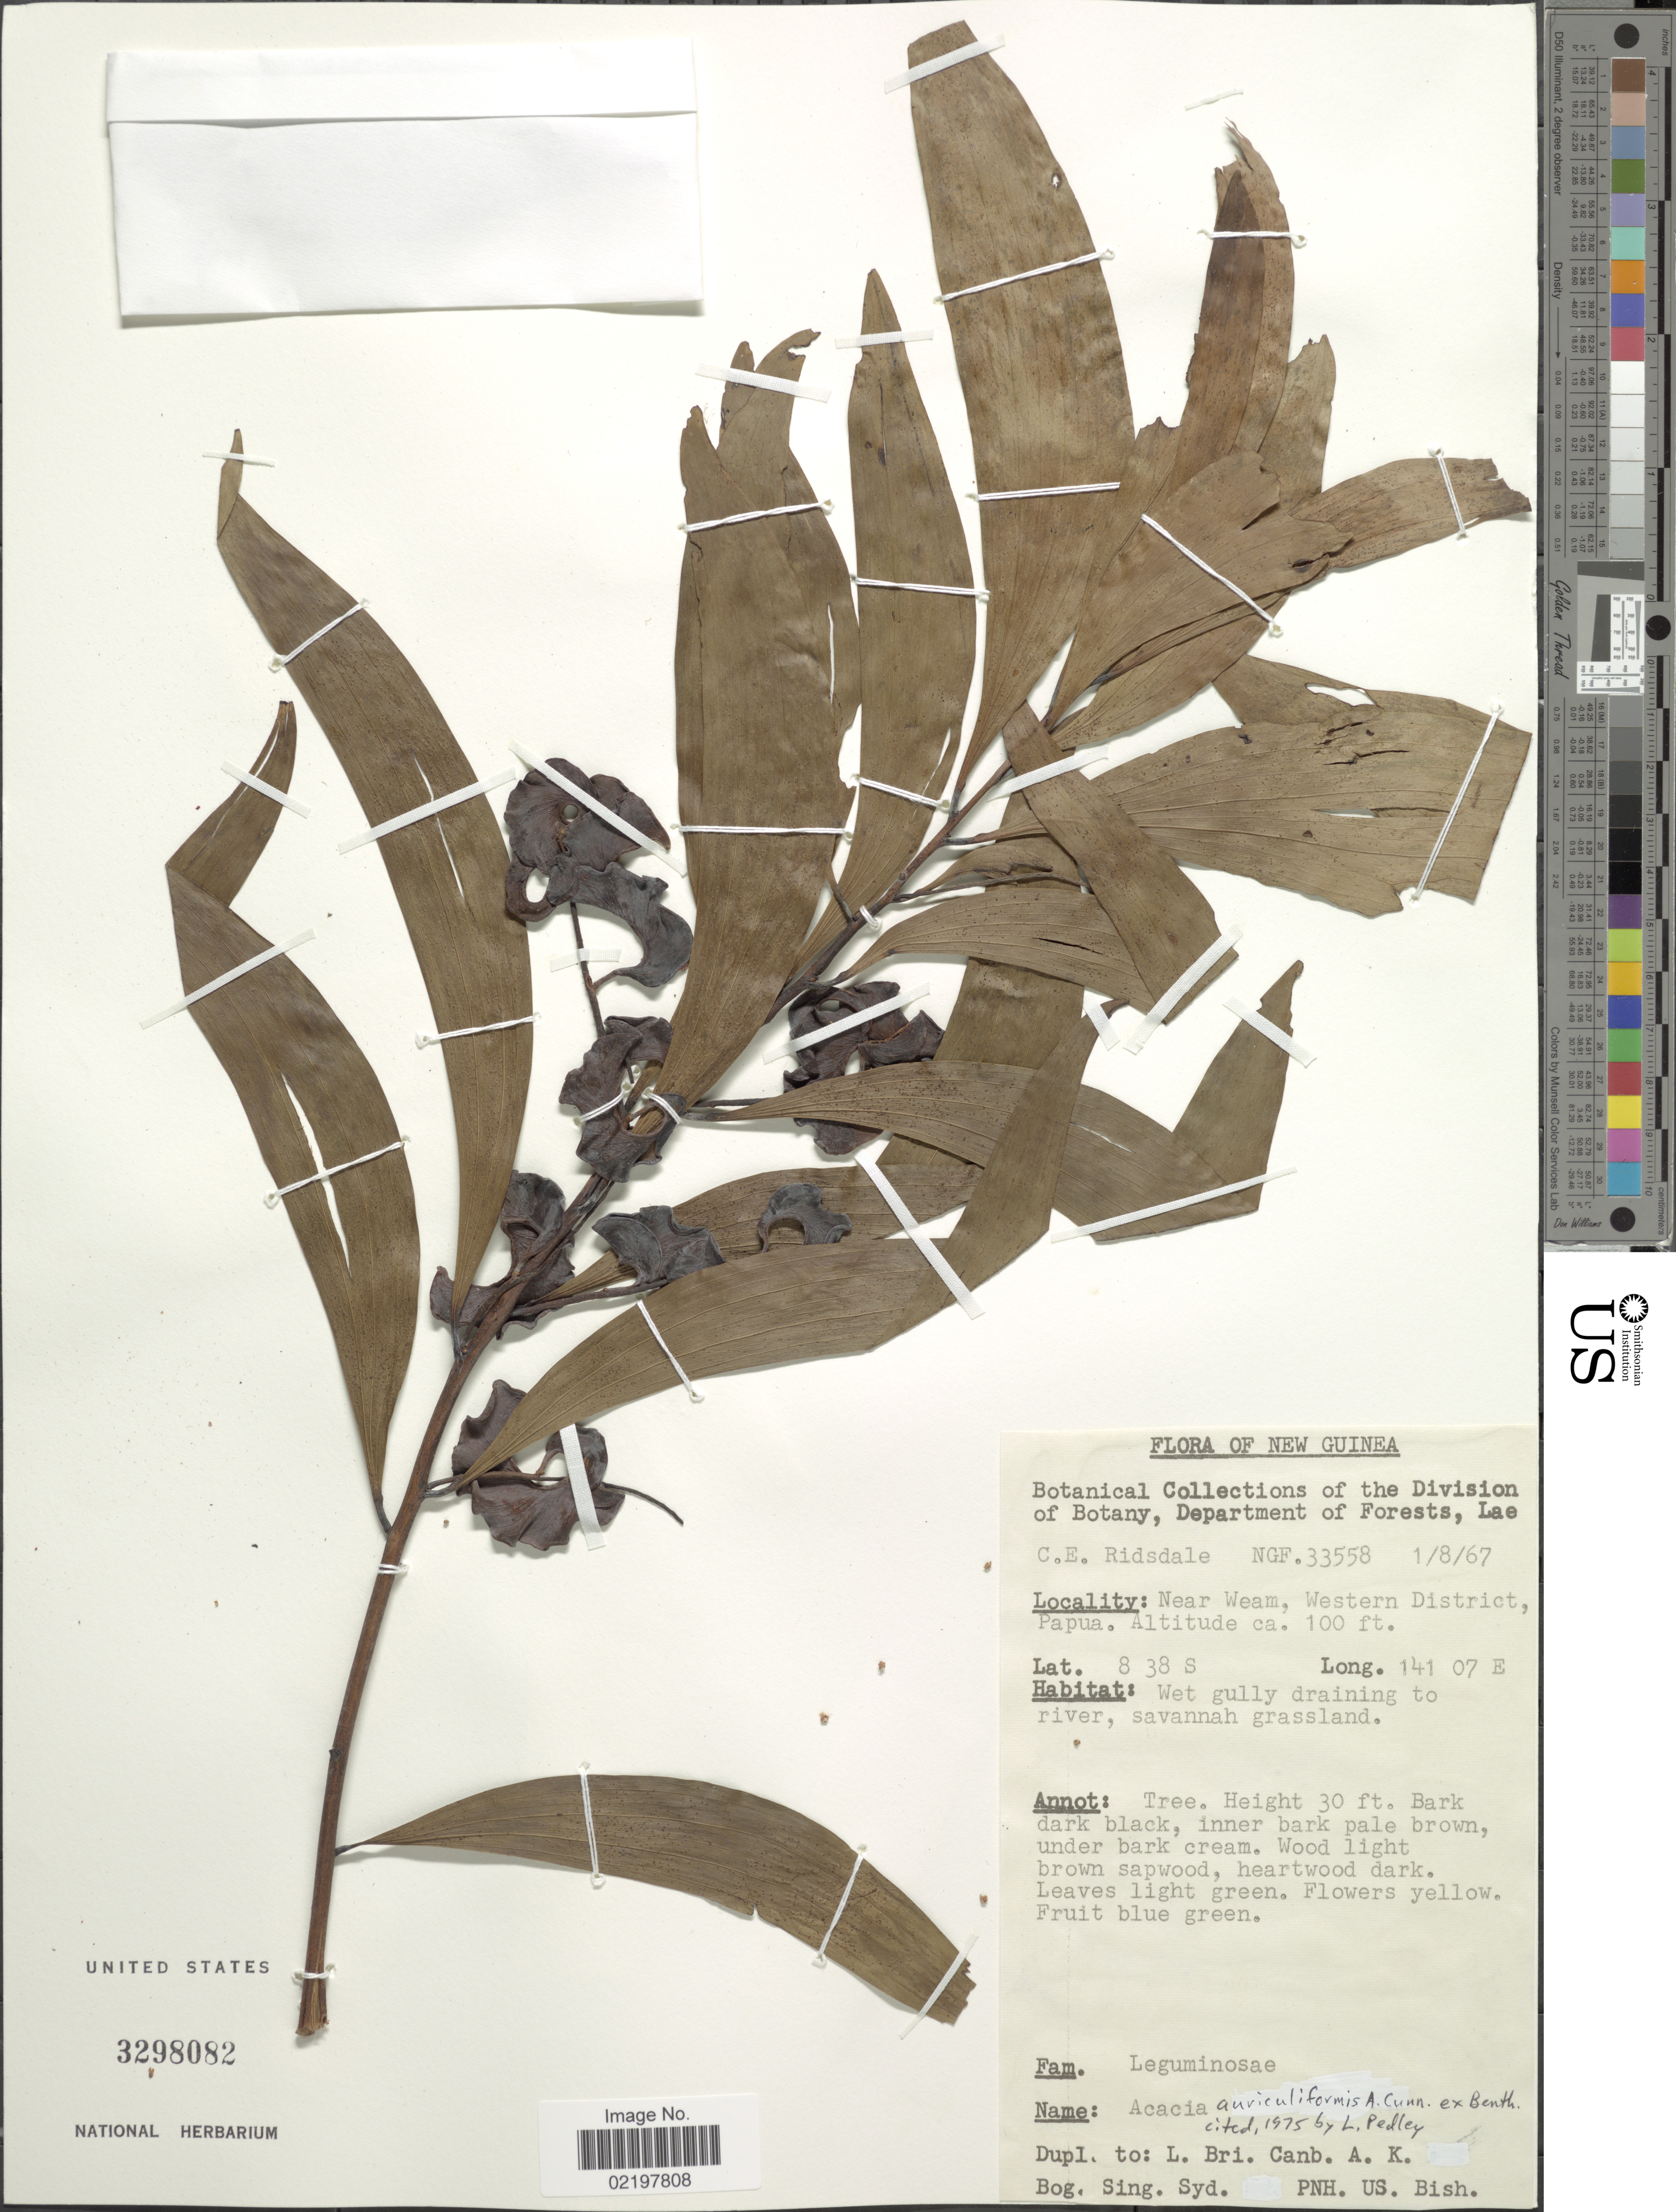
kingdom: Plantae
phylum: Tracheophyta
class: Magnoliopsida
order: Fabales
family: Fabaceae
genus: Acacia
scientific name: Acacia auriculiformis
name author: A. Cunn. ex Benth.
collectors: C. E. Ridsdale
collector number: NGF 33558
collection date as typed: Transcribed d/m/y: 1/8/67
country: Papua New Guinea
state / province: Manus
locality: Near Weam, Western District, Papua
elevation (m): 30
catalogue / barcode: US 3298082